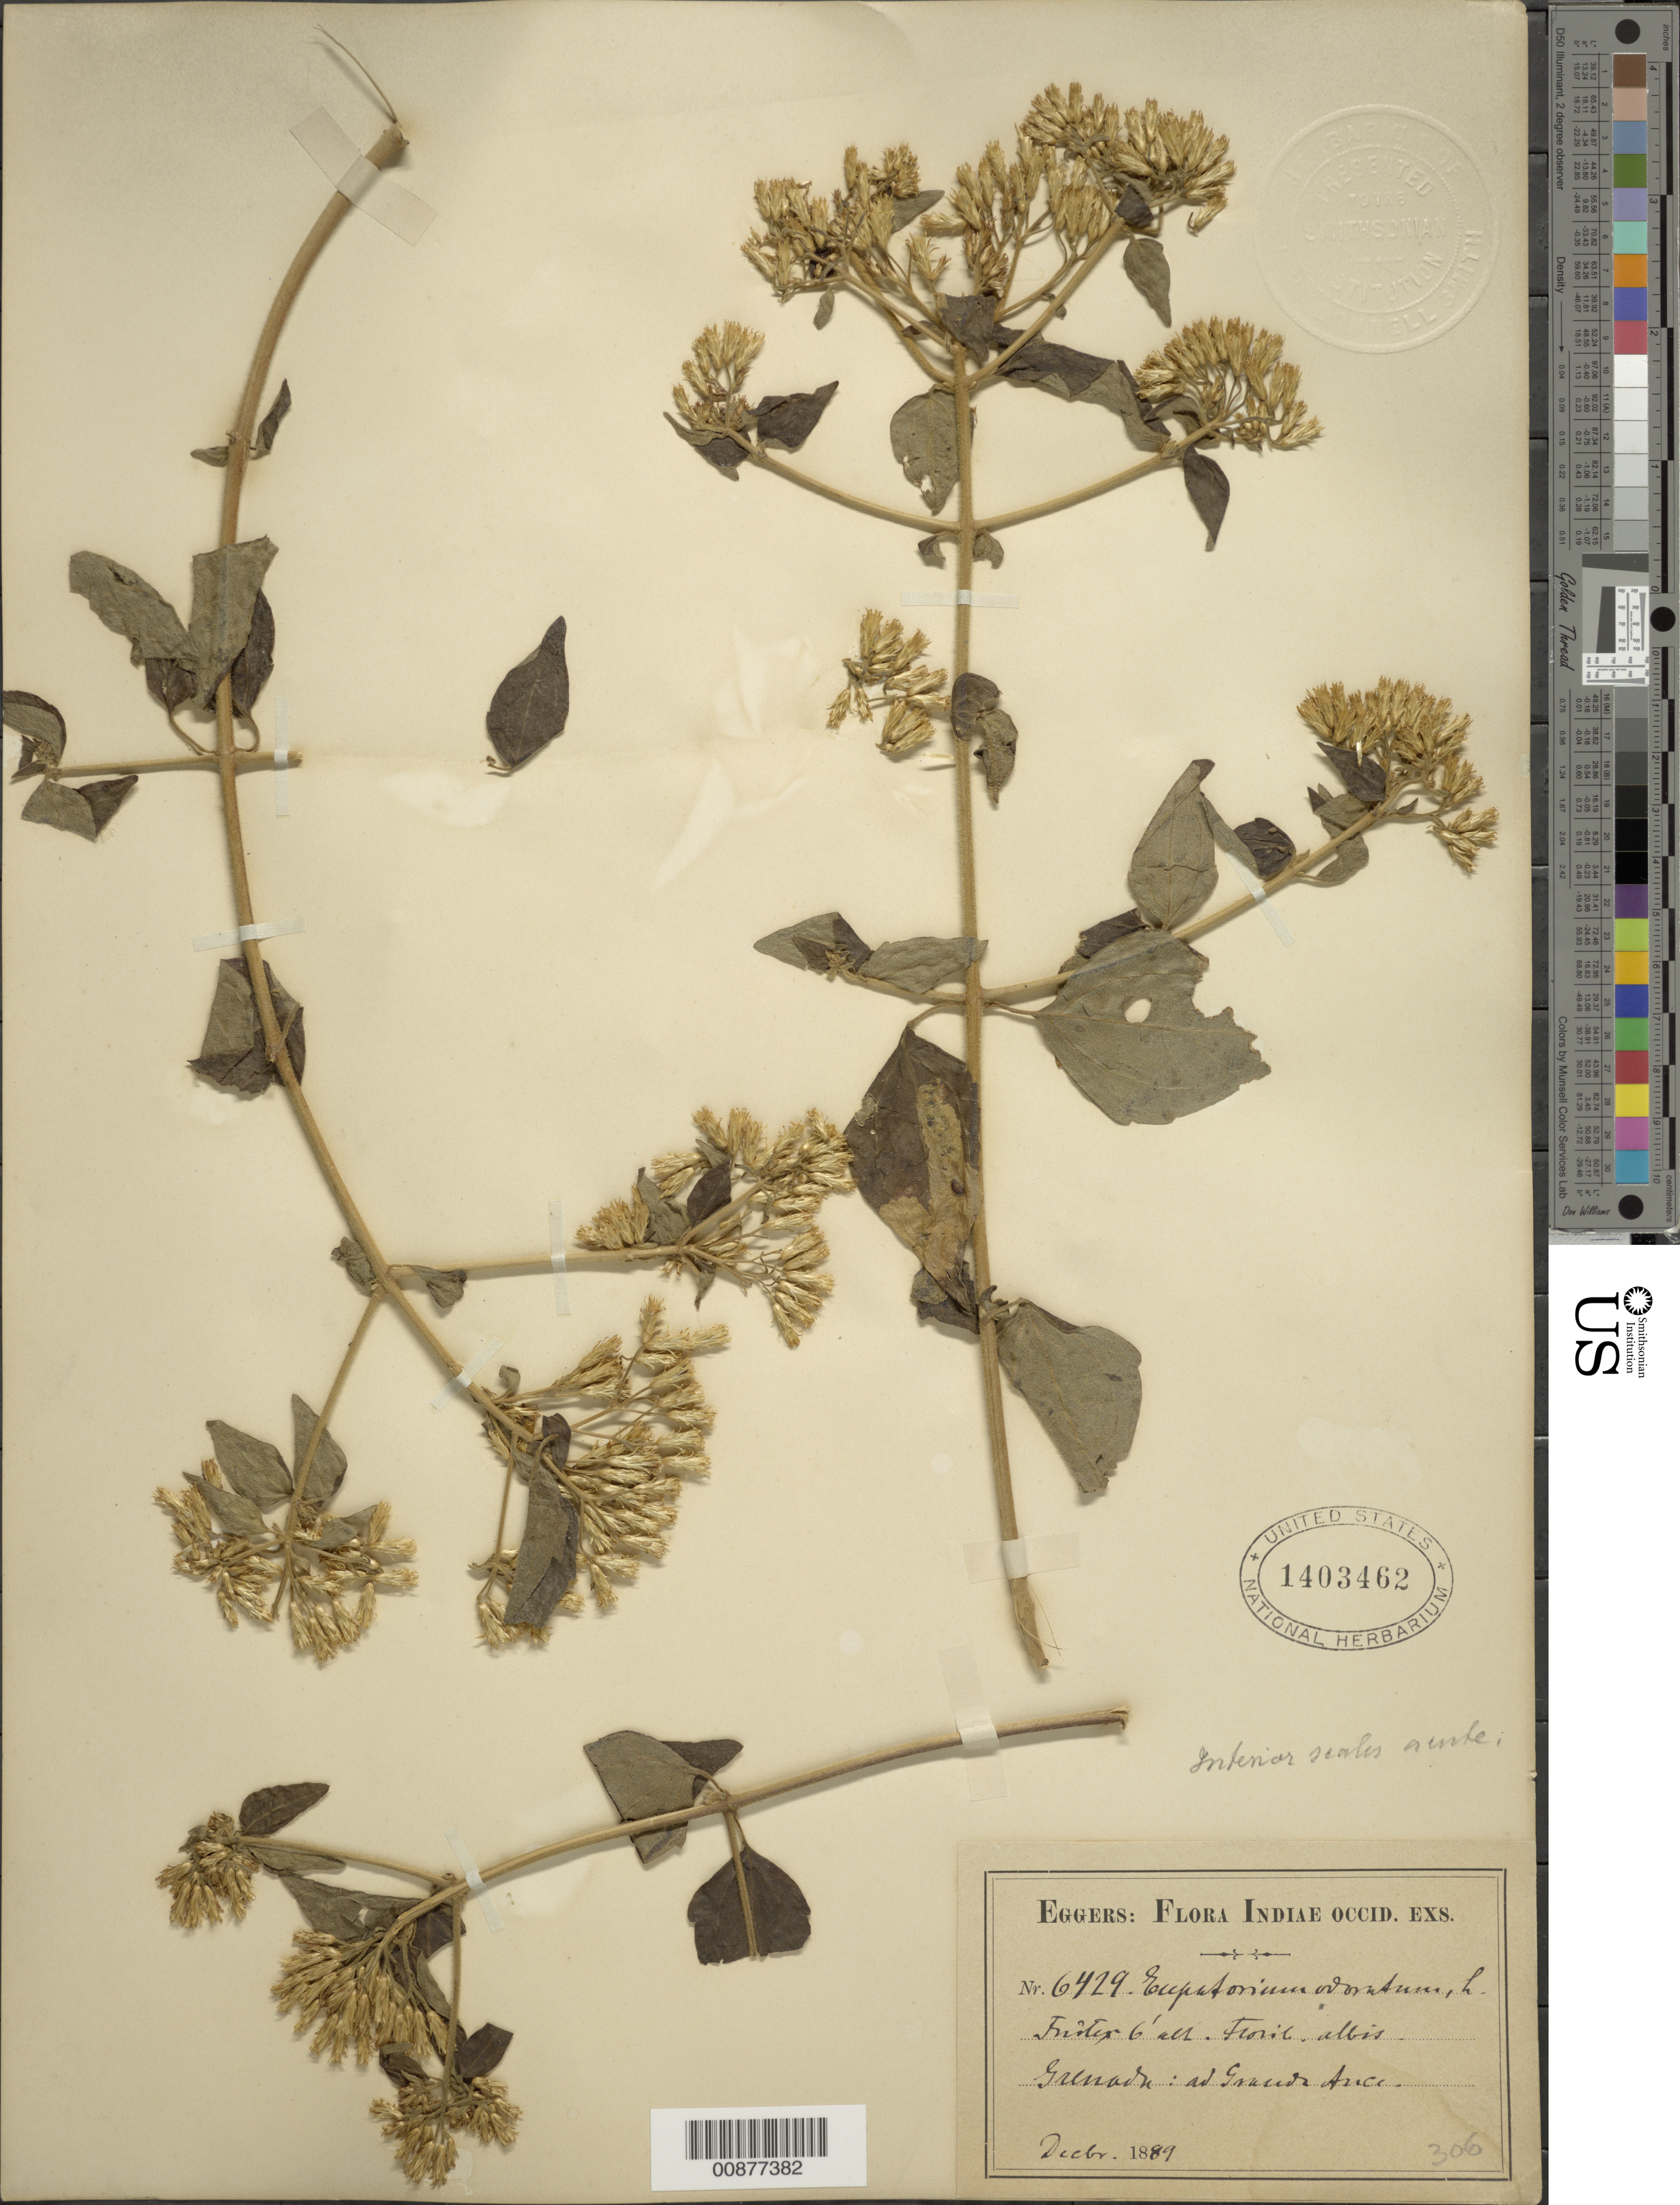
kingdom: Plantae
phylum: Tracheophyta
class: Magnoliopsida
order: Asterales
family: Asteraceae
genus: Chromolaena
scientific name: Chromolaena odorata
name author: (L.) R.M. King & H. Rob.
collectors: H. F. A. von Eggers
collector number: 6429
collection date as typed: Dec 1889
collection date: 1889-12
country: Grenada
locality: Ad Grands Ance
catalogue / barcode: US 1403462